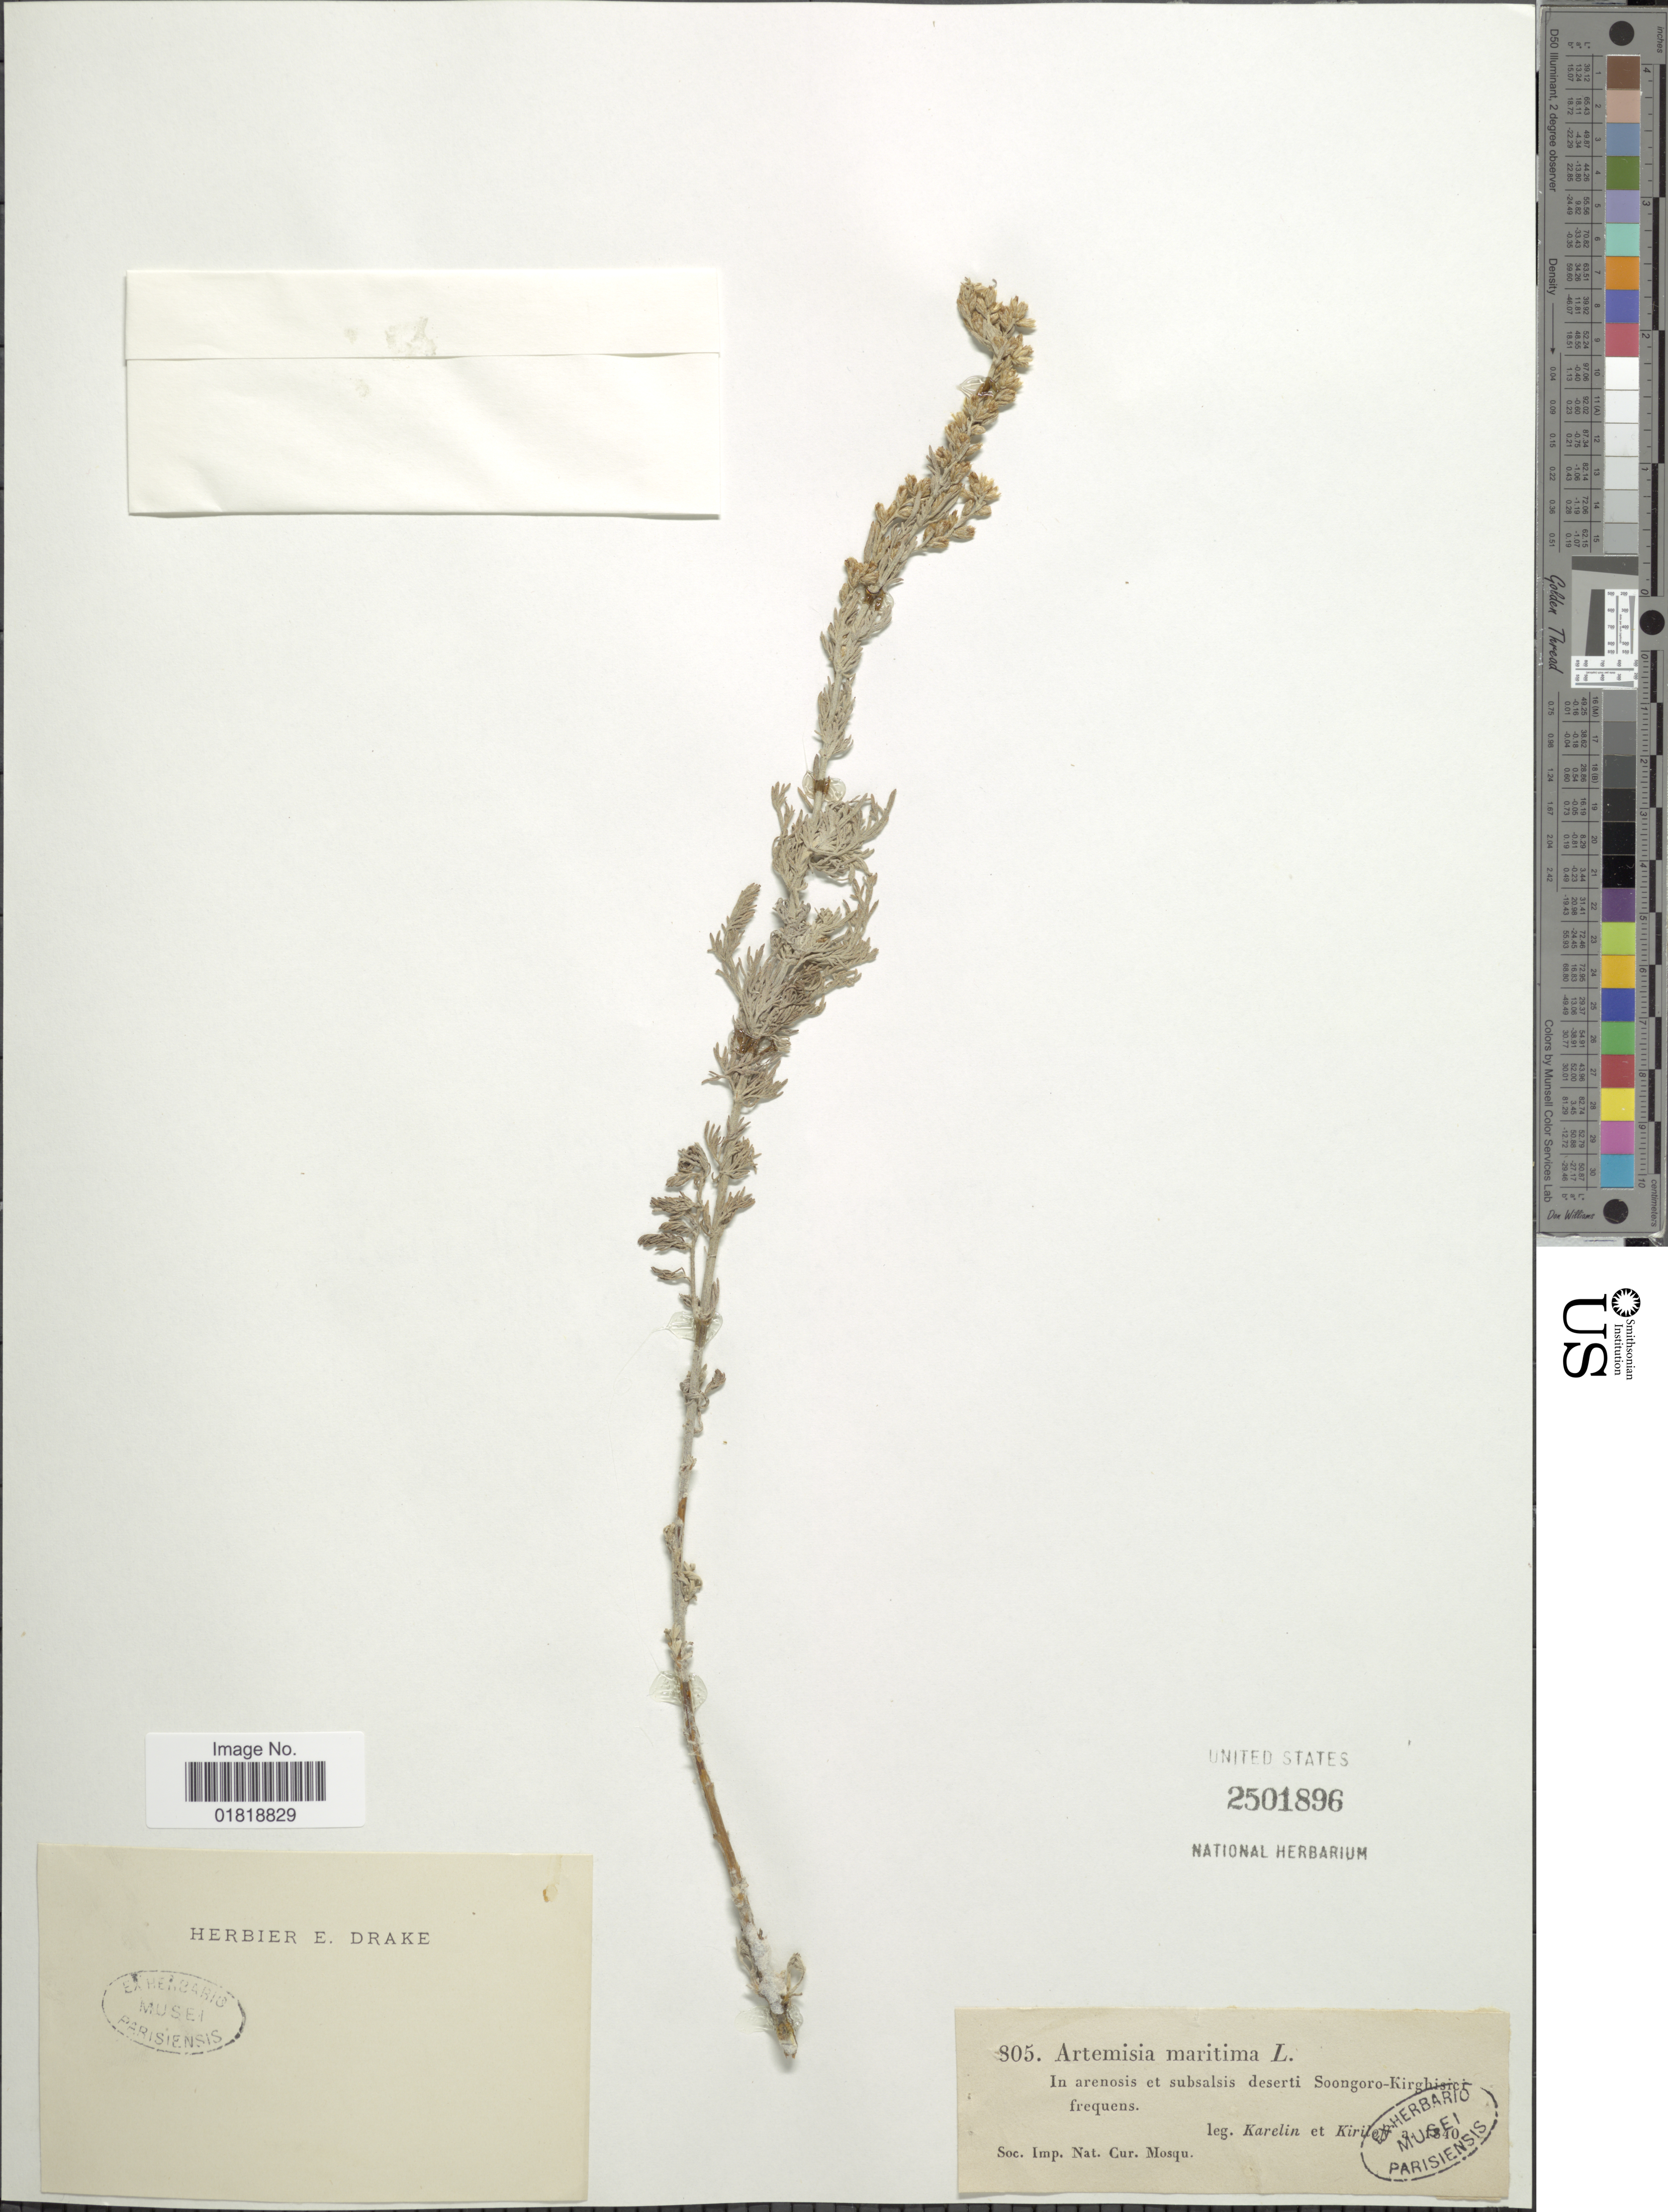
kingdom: Plantae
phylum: Tracheophyta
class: Magnoliopsida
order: Asterales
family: Asteraceae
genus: Artemisia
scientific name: Artemisia maritima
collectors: G. S. Karelin & I. Kiriloff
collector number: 805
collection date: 1840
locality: Soc. Imp. Nat. Cur. Mosqu, in arenosis et subsalsis deserti Soongoro-Kirhisict frequens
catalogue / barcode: US 2501896